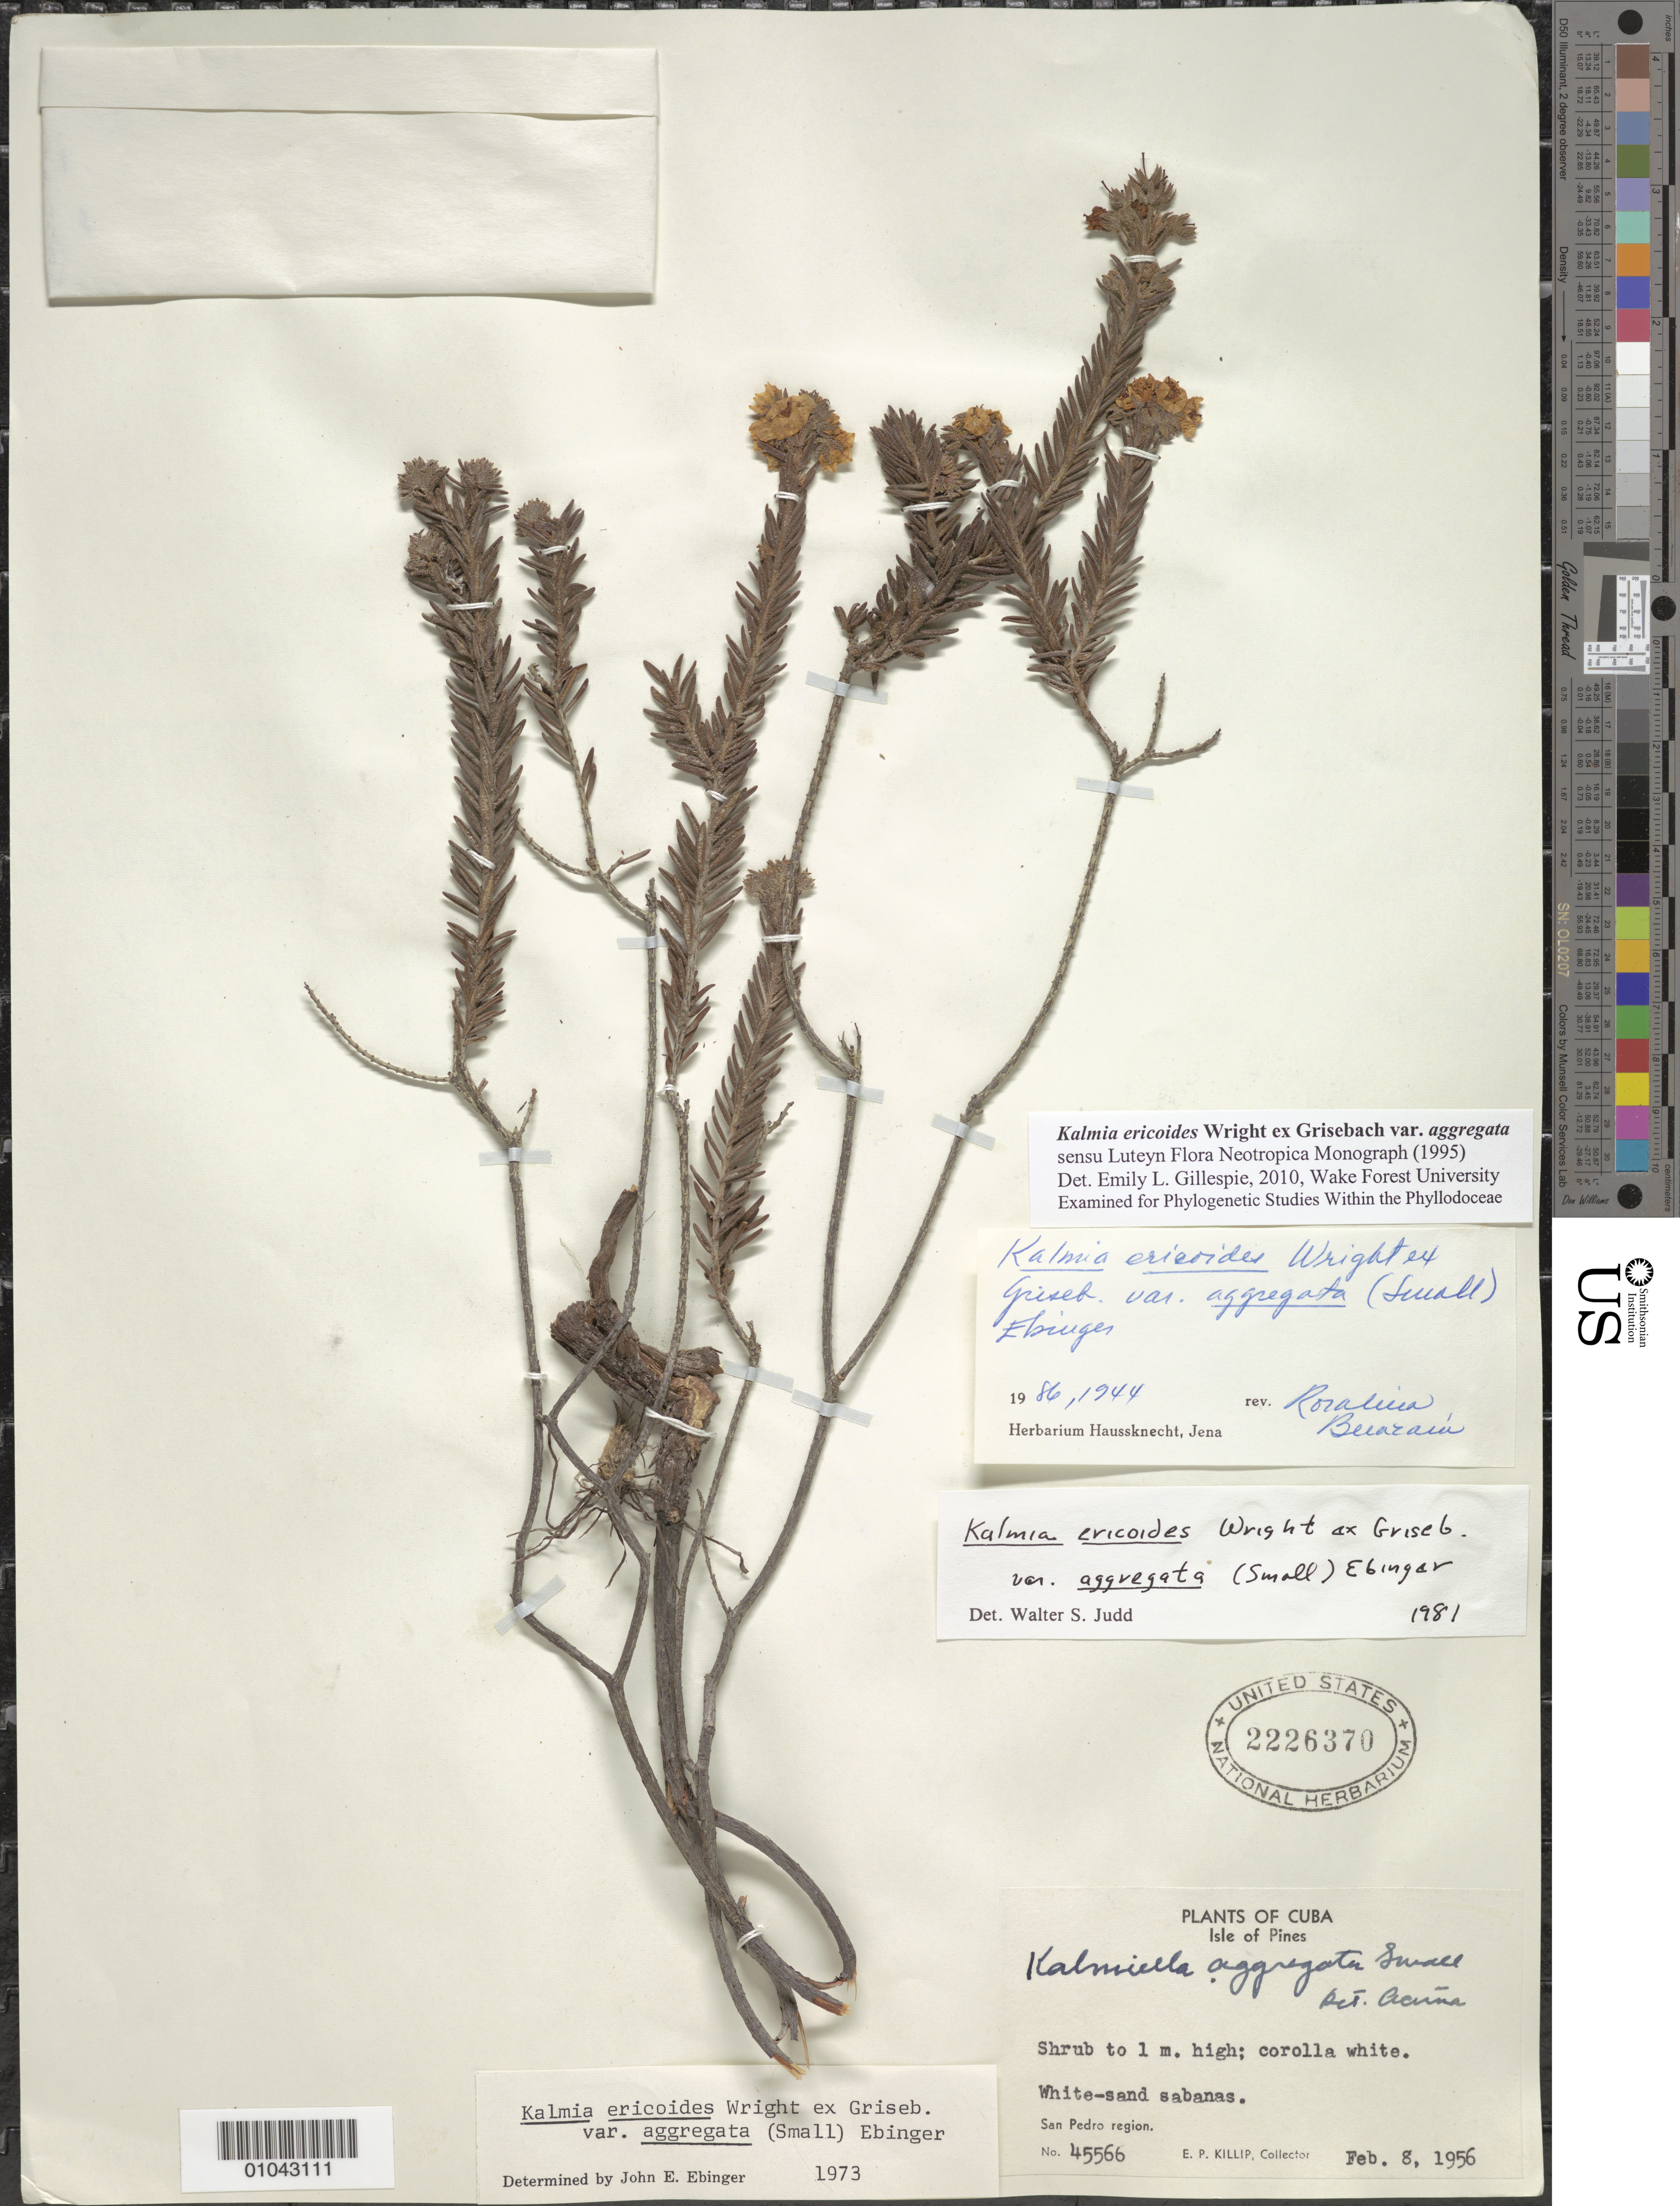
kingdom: Plantae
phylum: Tracheophyta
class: Magnoliopsida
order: Ericales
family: Ericaceae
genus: Kalmia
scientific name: Kalmia ericoides var. aggregata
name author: (Small) Ebinger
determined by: Judd, Walter S.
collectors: E. P. Killip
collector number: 45566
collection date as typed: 08 Feb 1956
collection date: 1956-02-08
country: Cuba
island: Isla de la Juventud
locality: San Pedro region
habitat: White sand sabanas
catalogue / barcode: US 2226370